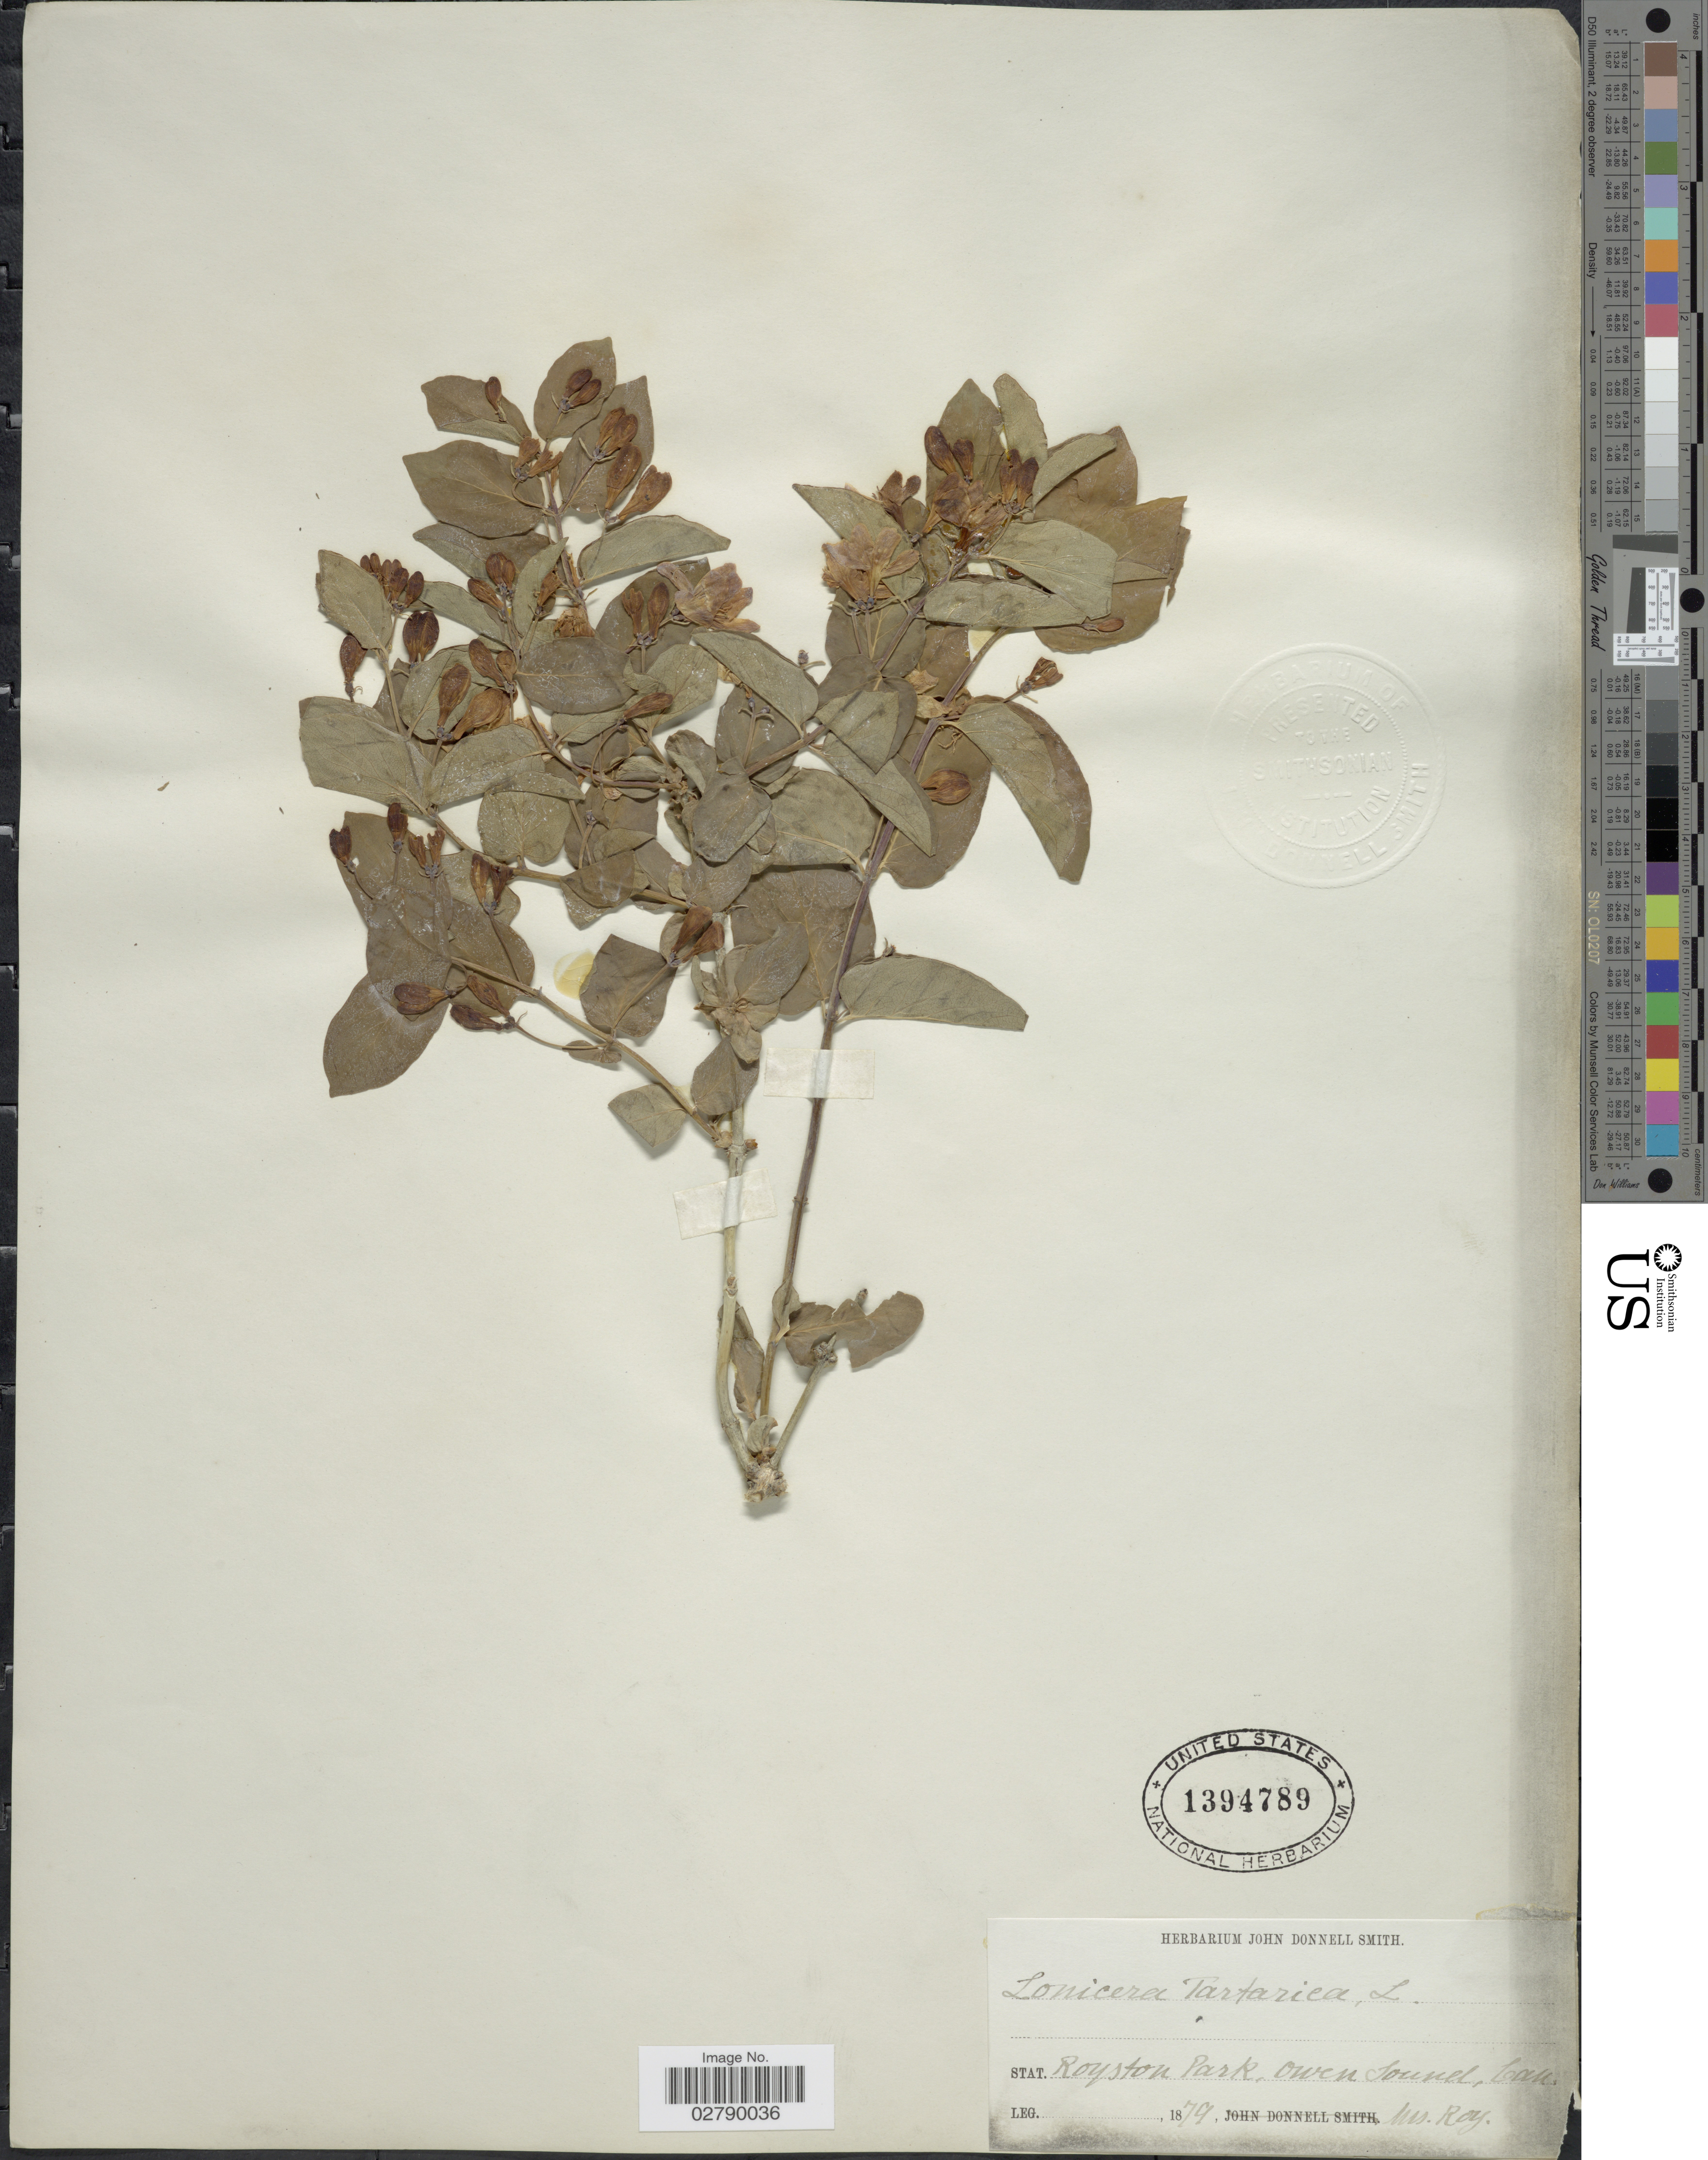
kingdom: Plantae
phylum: Tracheophyta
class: Magnoliopsida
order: Dipsacales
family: Caprifoliaceae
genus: Lonicera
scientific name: Lonicera tatarica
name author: L.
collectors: Roy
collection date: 1879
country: Canada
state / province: Ontario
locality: Royston Park, Owen Sound, Can.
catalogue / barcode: US 1394789